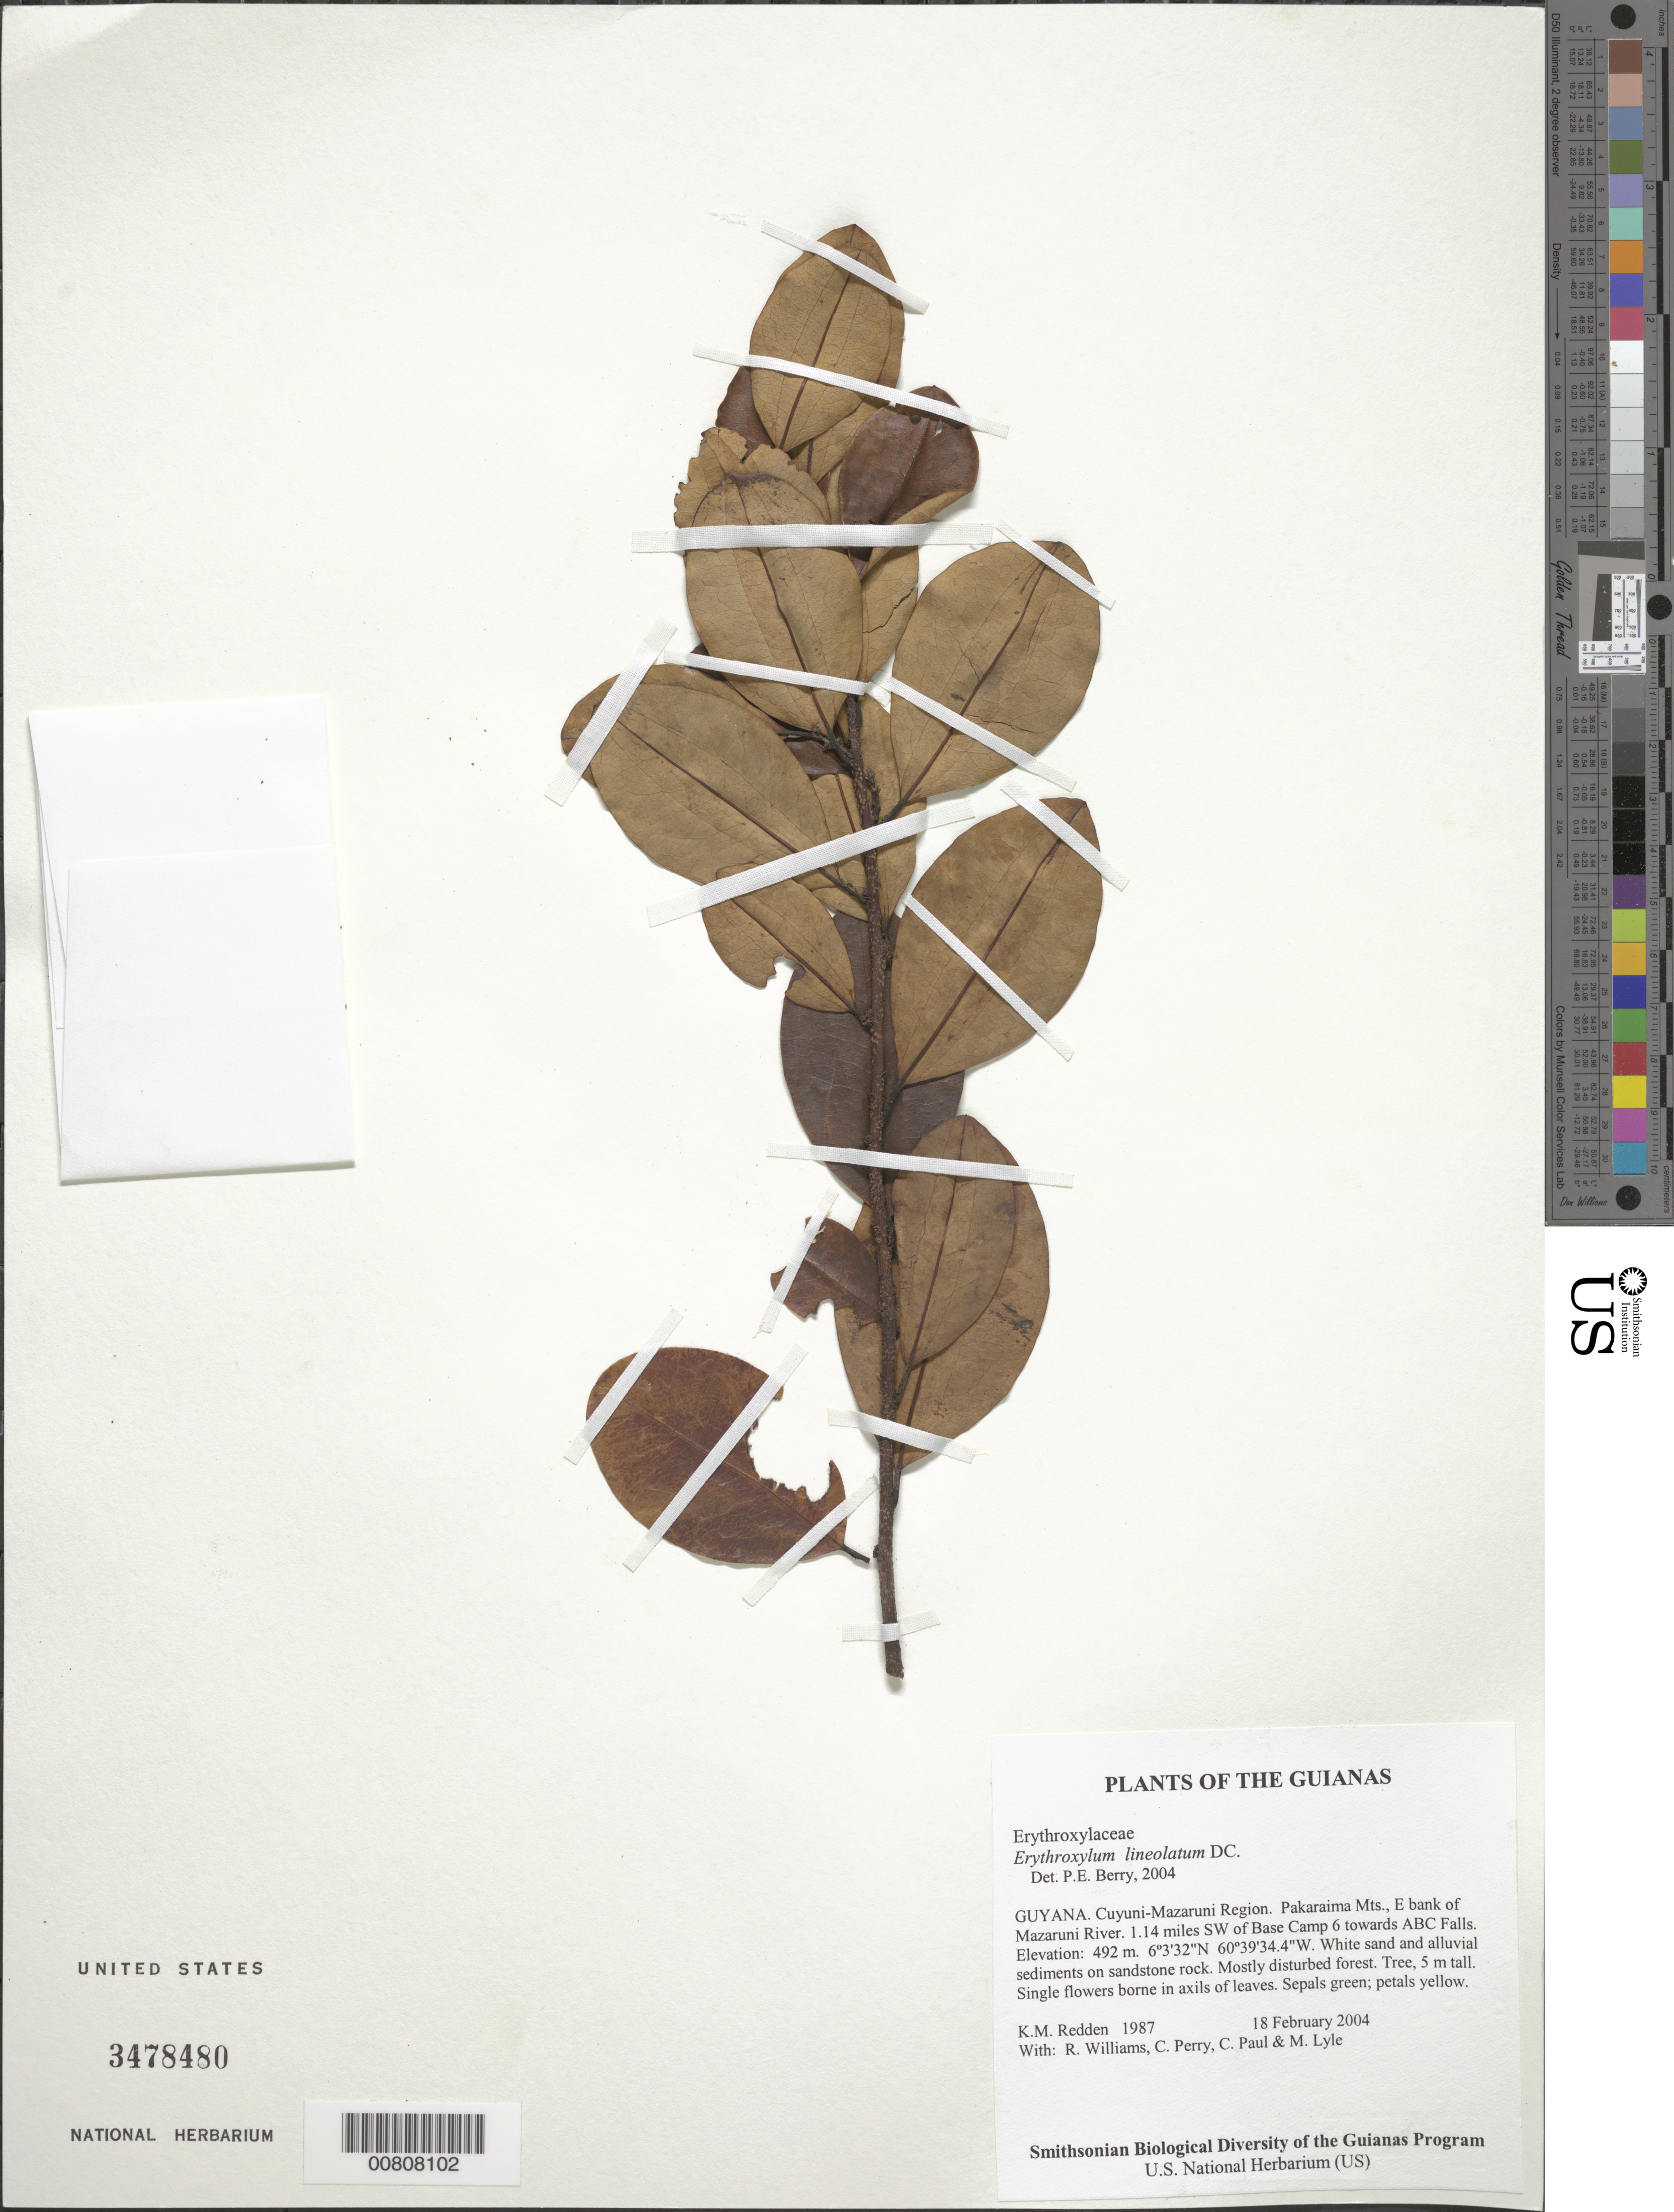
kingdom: Plantae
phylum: Tracheophyta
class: Magnoliopsida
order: Malpighiales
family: Erythroxylaceae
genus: Erythroxylum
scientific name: Erythroxylum lineolatum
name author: DC.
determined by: Berry, P. E., (WIS), University of Wisconsin - Madison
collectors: K. M. Redden, R. Williams, C. Perry, C. Paul & M. Lyle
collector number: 1987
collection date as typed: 18 February 2004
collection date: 2004-02-18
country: Guyana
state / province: Cuyuni-Mazaruni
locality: Pakaraima Mts., E bank of Mazaruni River. 1.14 miles SW of Base Camp 6 towards ABC Falls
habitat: White sand and alluvial sediments on sandstone rock. Mostly disturbed forest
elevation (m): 492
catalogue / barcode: US 3478480